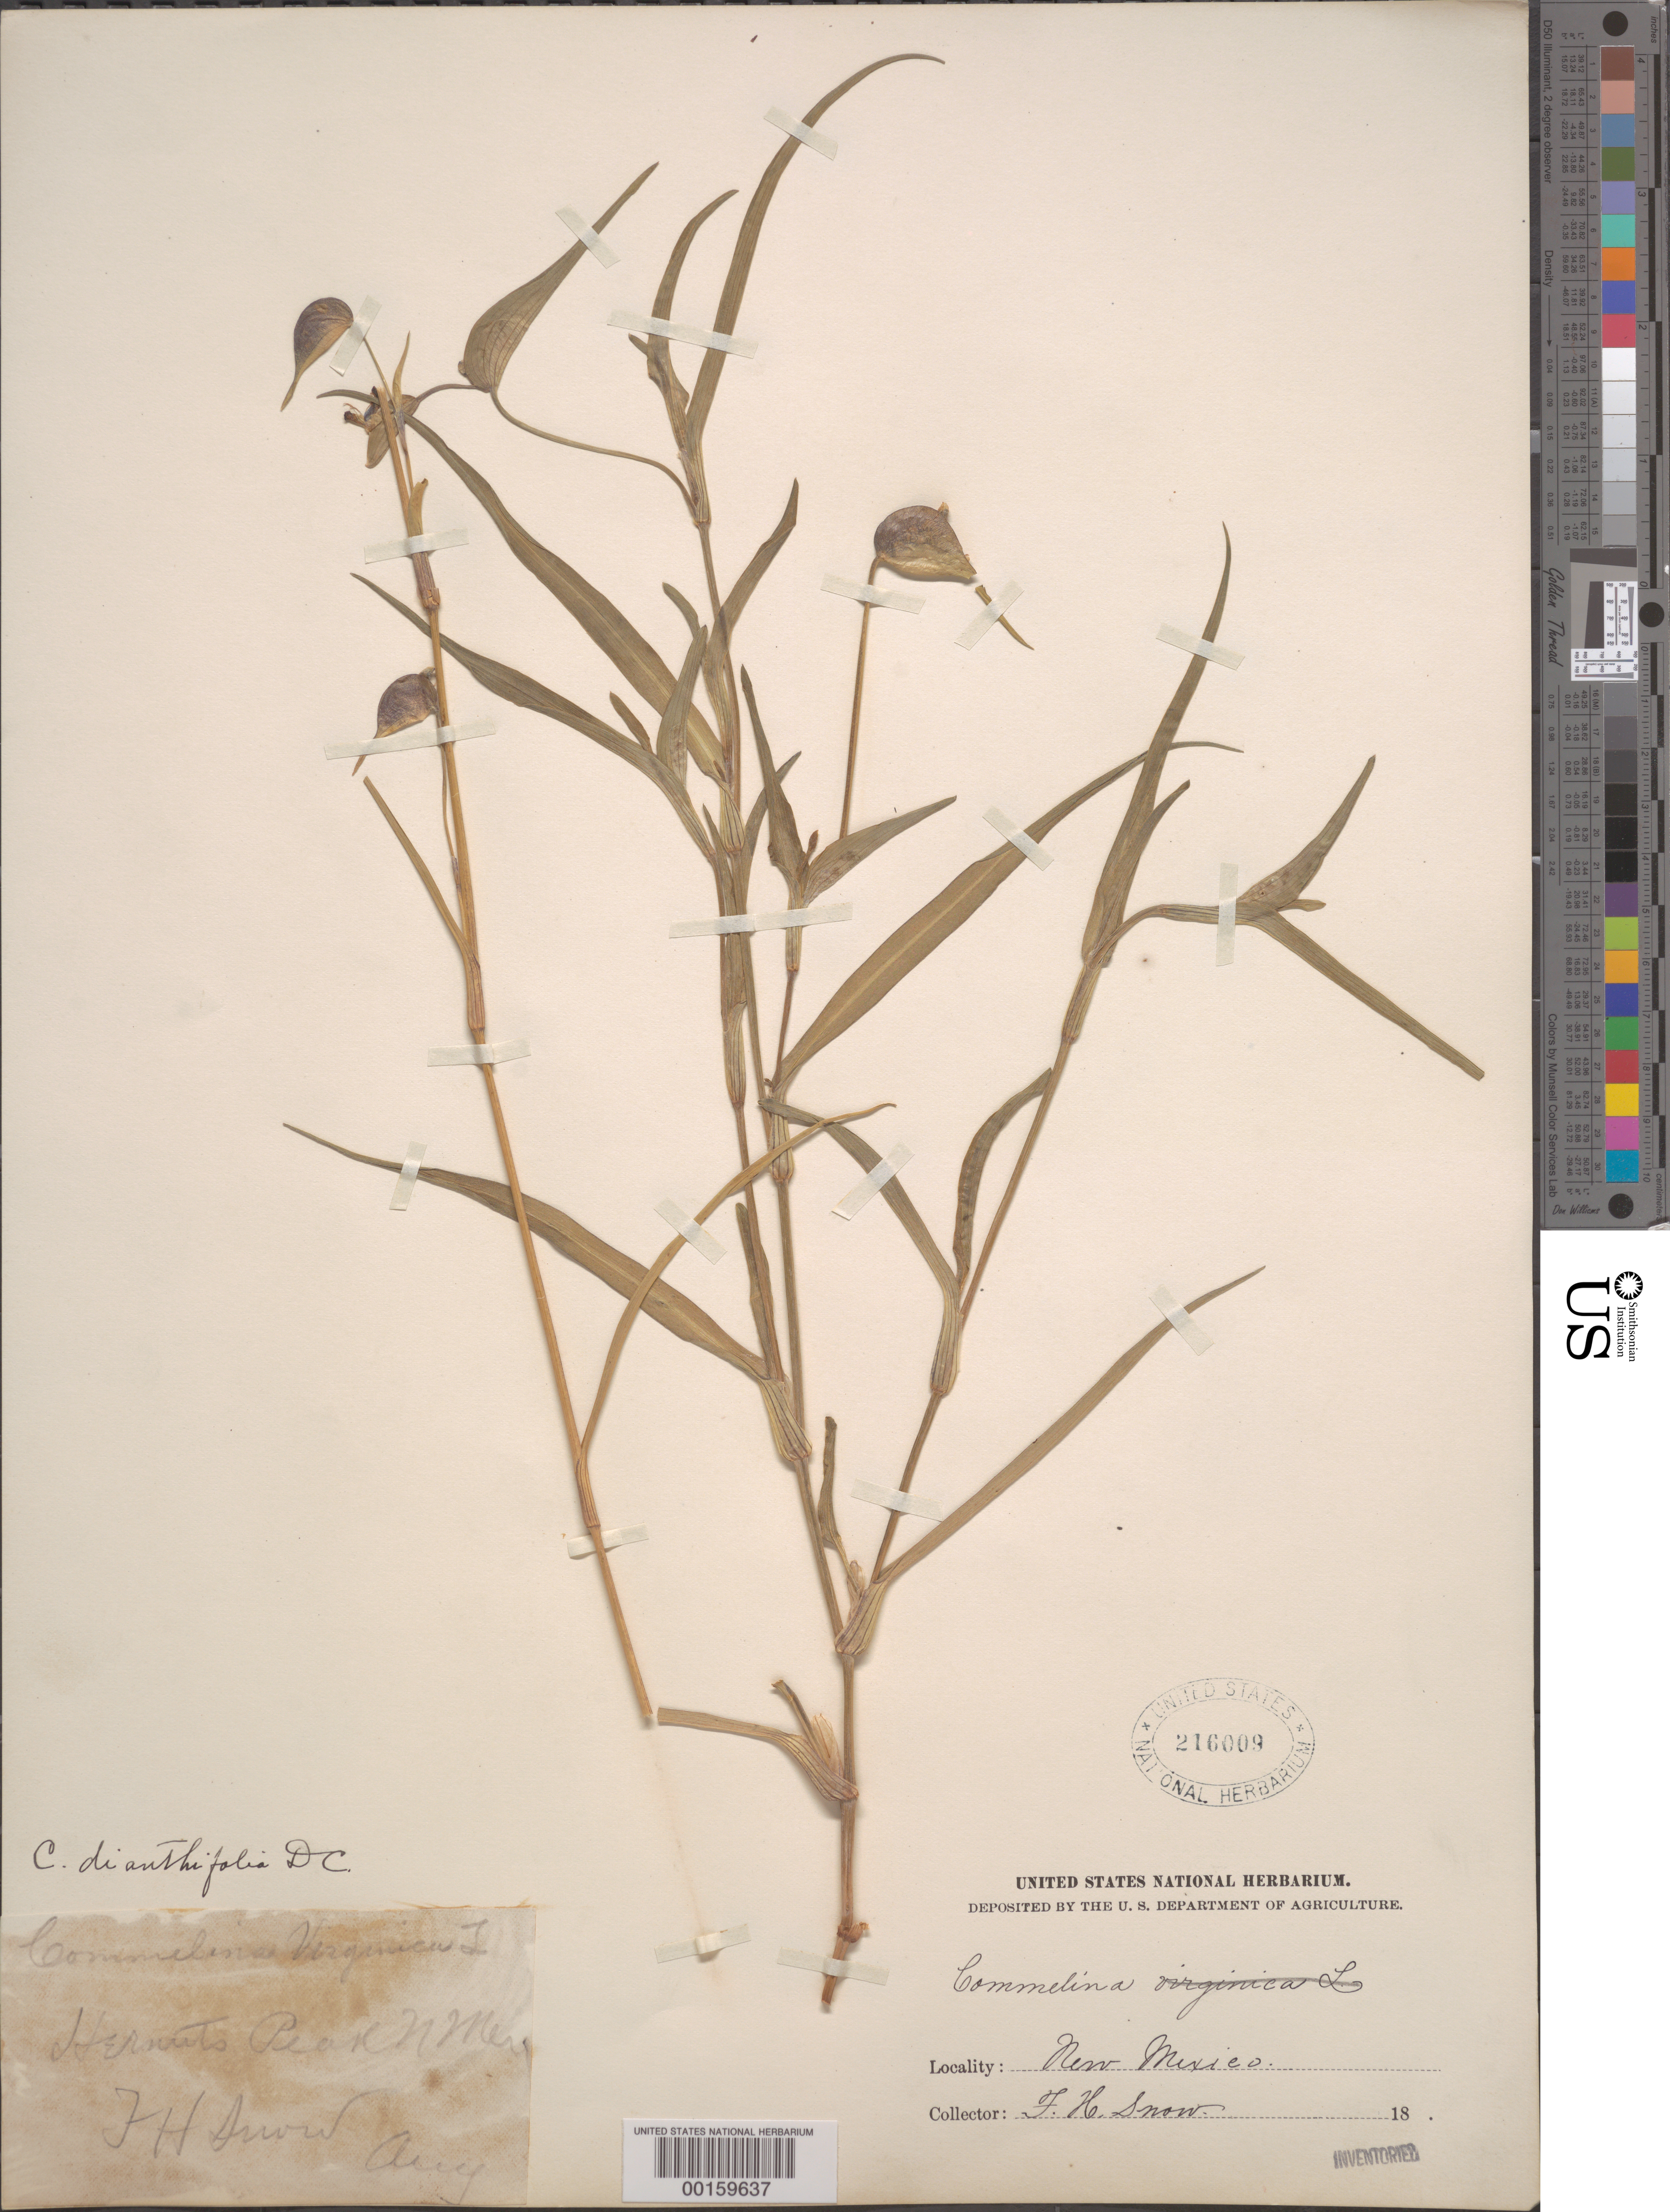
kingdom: Plantae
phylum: Tracheophyta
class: Liliopsida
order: Commelinales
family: Commelinaceae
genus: Commelina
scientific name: Commelina dianthifolia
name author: Redouté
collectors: F. H. Snow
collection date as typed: Aug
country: United States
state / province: New Mexico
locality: Hermits peak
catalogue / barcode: US 216009